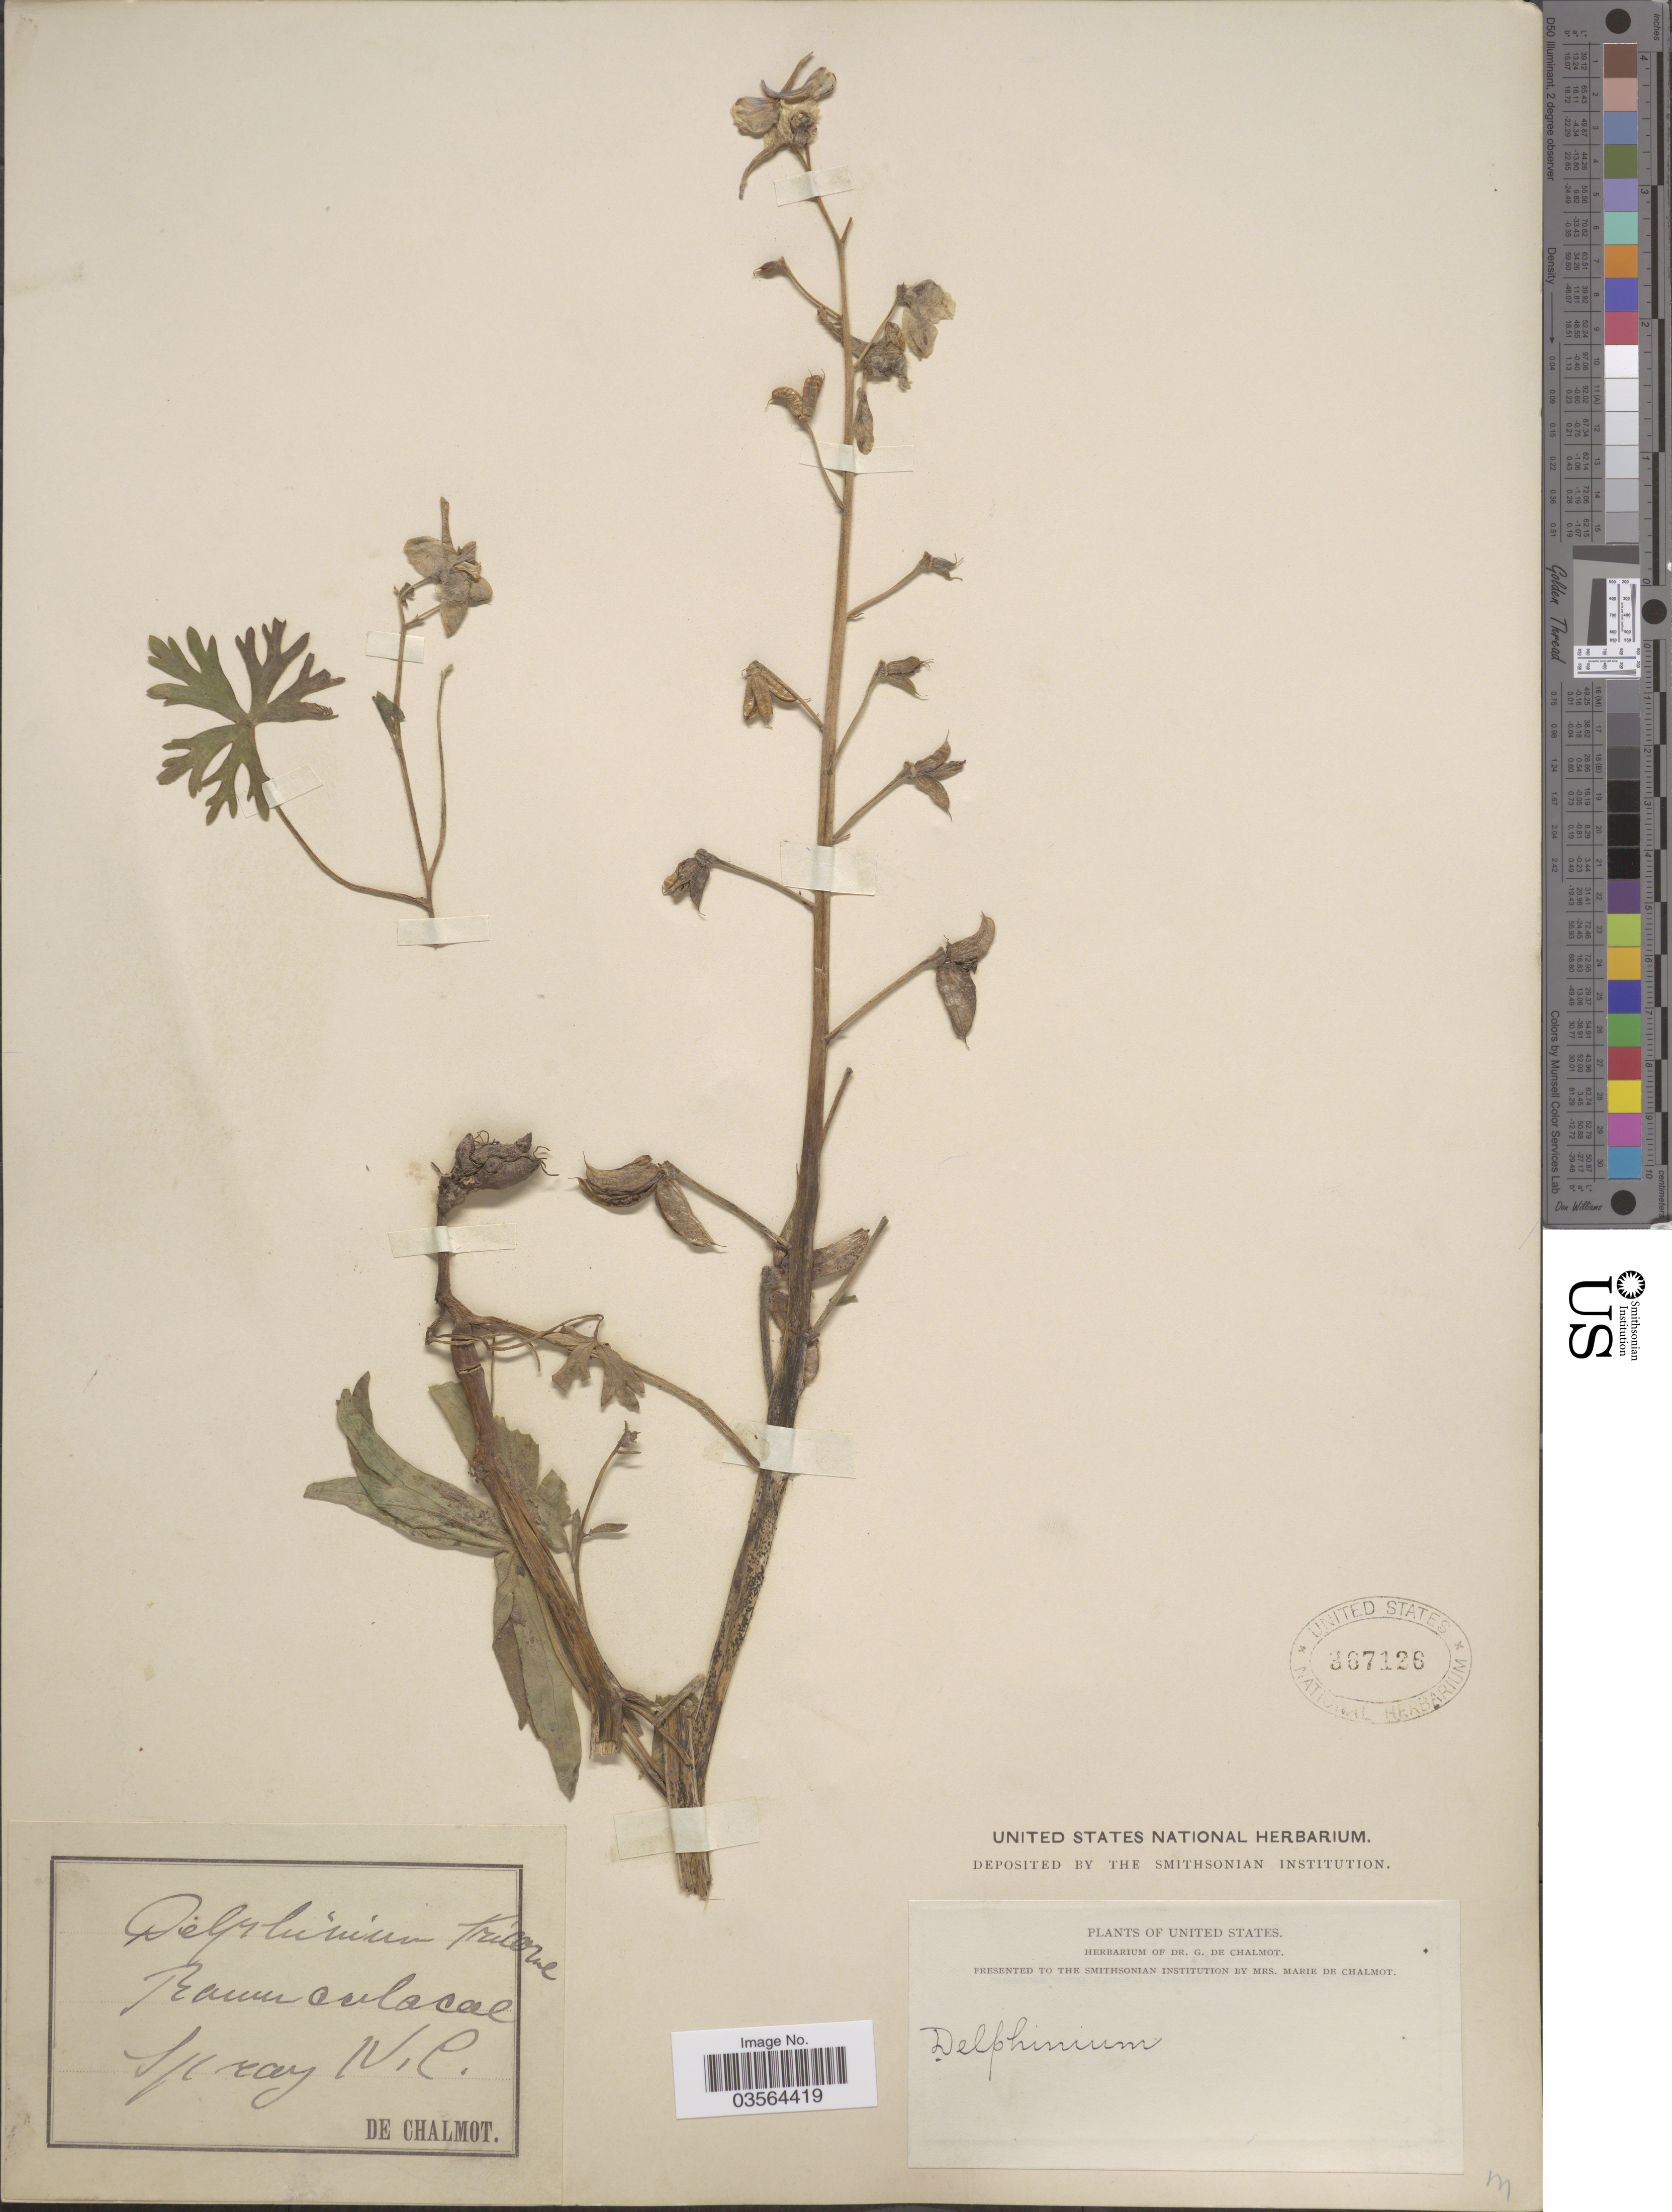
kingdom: Plantae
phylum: Tracheophyta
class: Magnoliopsida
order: Ranunculales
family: Ranunculaceae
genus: Delphinium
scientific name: Delphinium tricorne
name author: Michx.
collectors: G. de Chalmot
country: United States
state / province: North Carolina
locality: Spray.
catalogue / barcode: US 367126